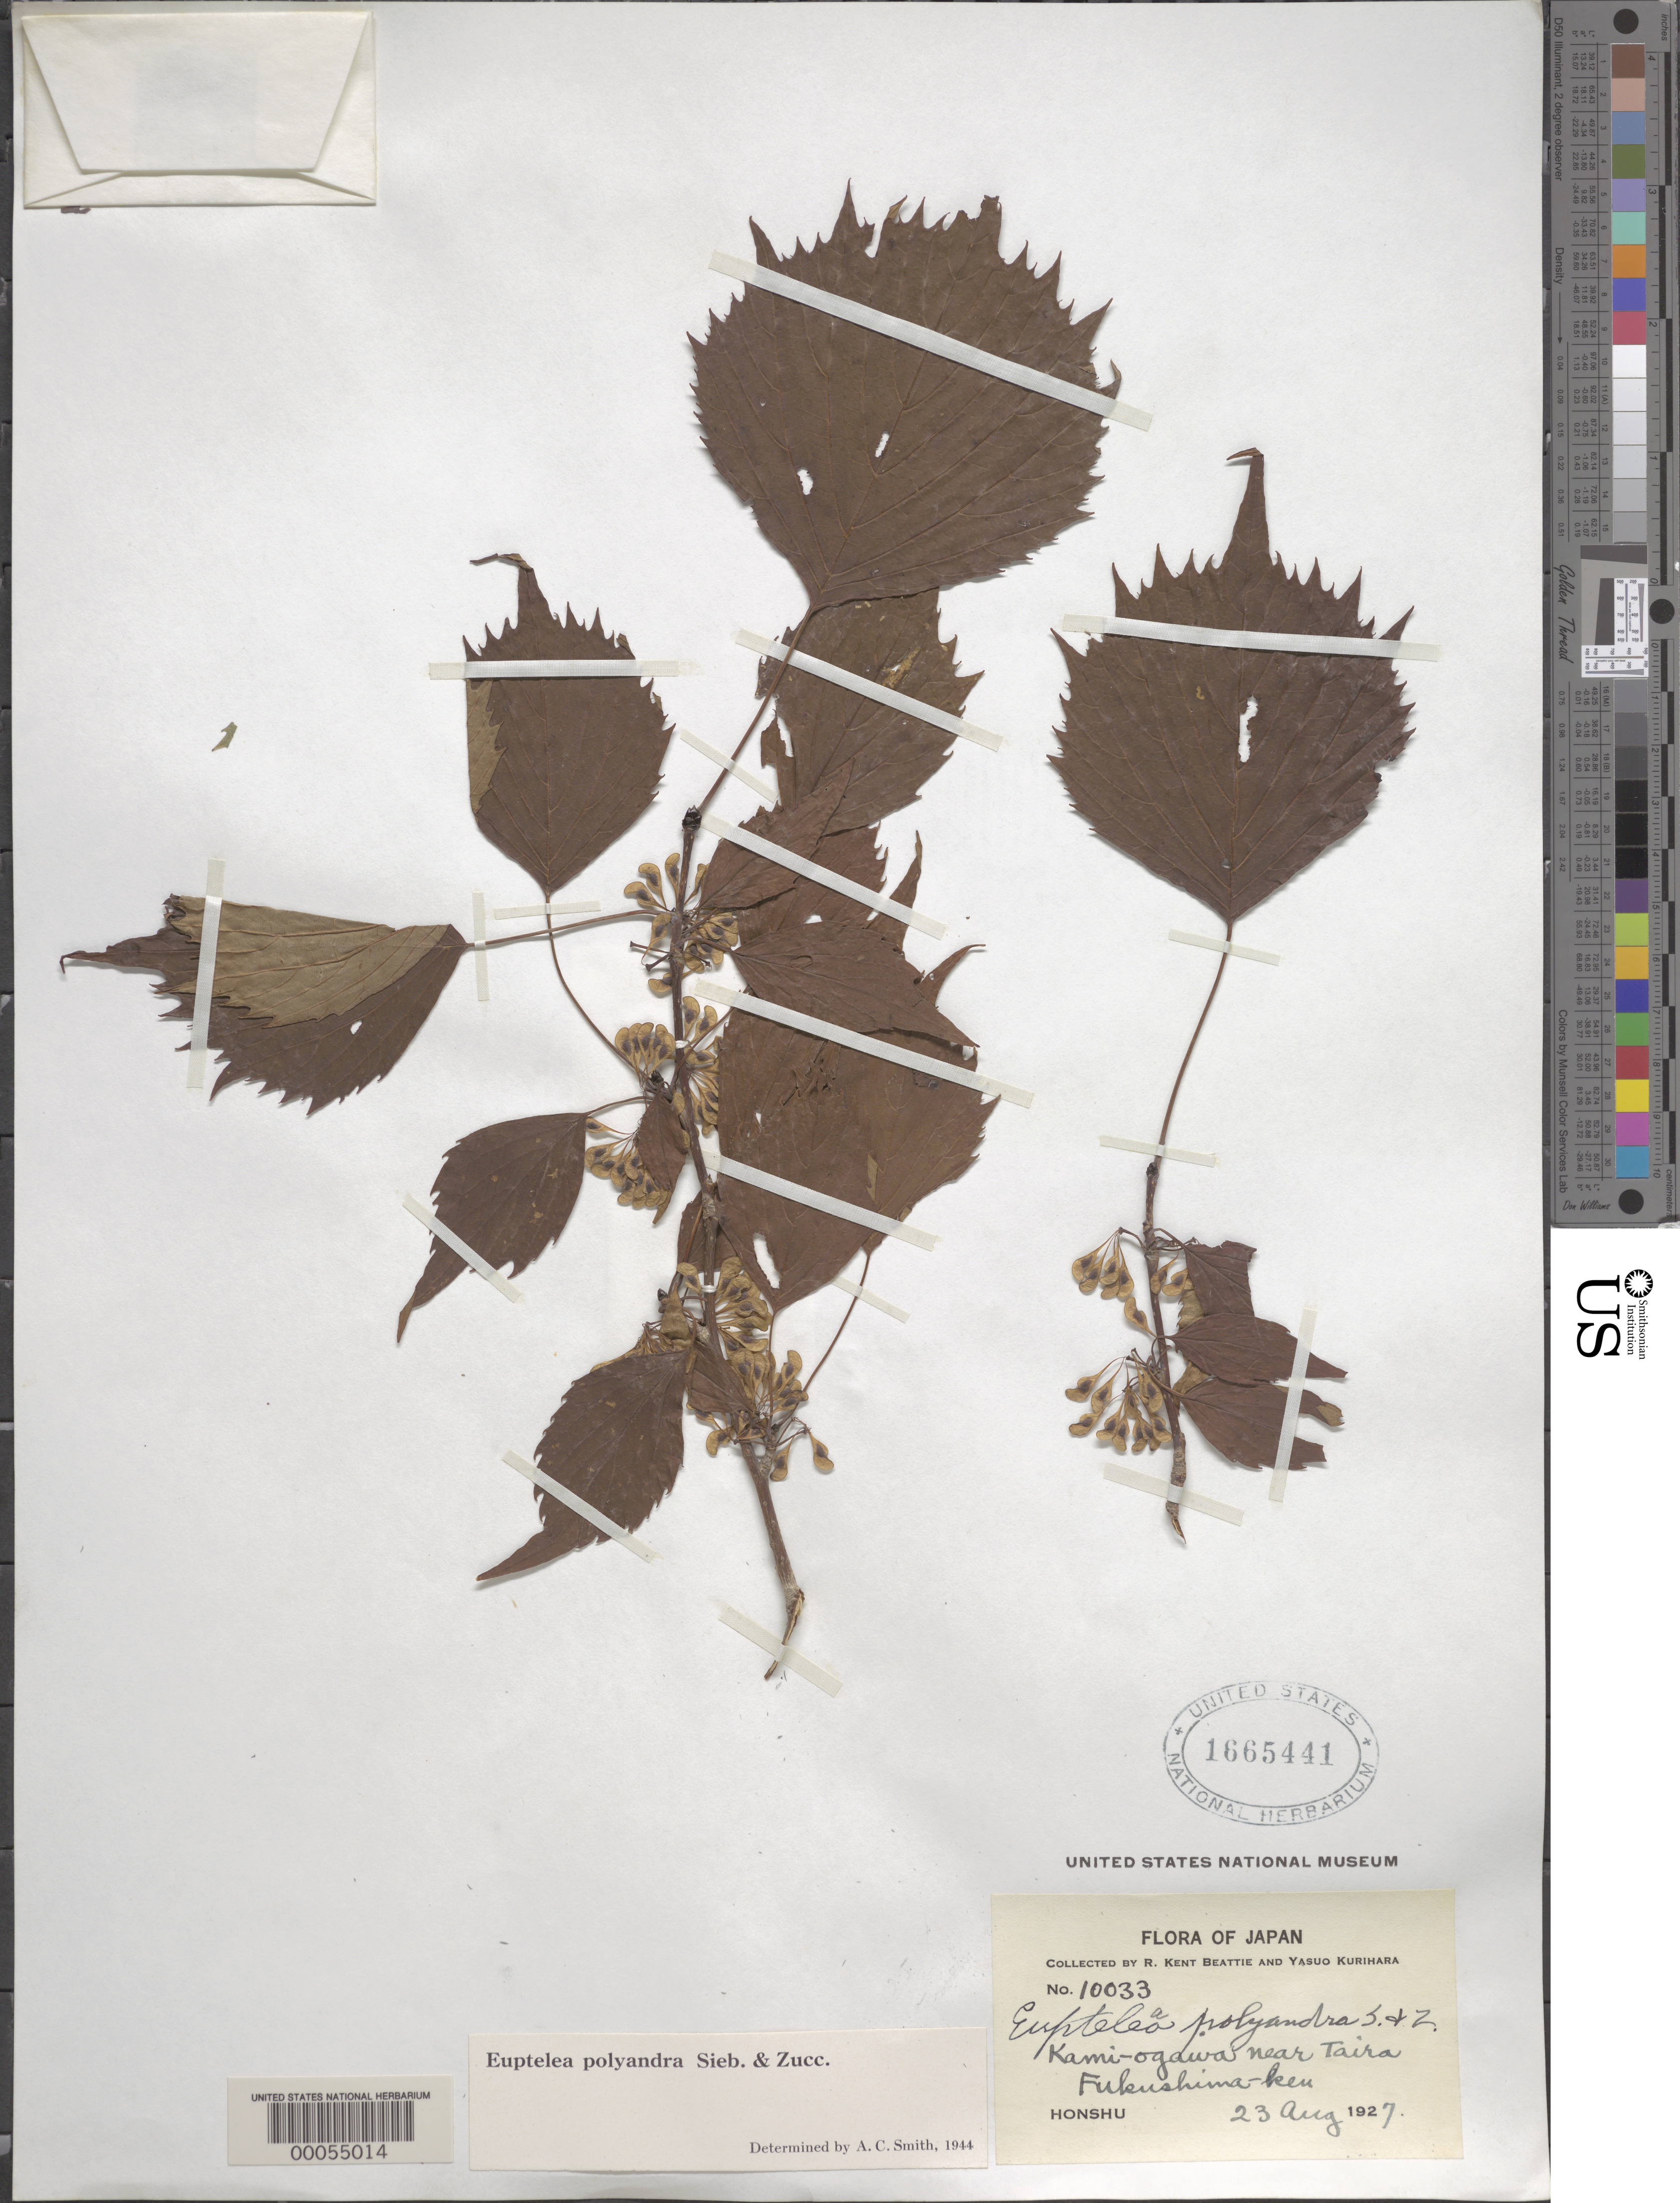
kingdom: Plantae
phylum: Tracheophyta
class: Magnoliopsida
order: Ranunculales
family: Eupteleaceae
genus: Euptelea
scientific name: Euptelea polyandra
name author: Siebold & Zucc.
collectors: R. K. Beattie & Y. Kurihara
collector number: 10033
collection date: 1927-08-23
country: Japan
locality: Kami-ogawa near Taira Fukushima-ken. Honshu.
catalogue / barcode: US 1665441